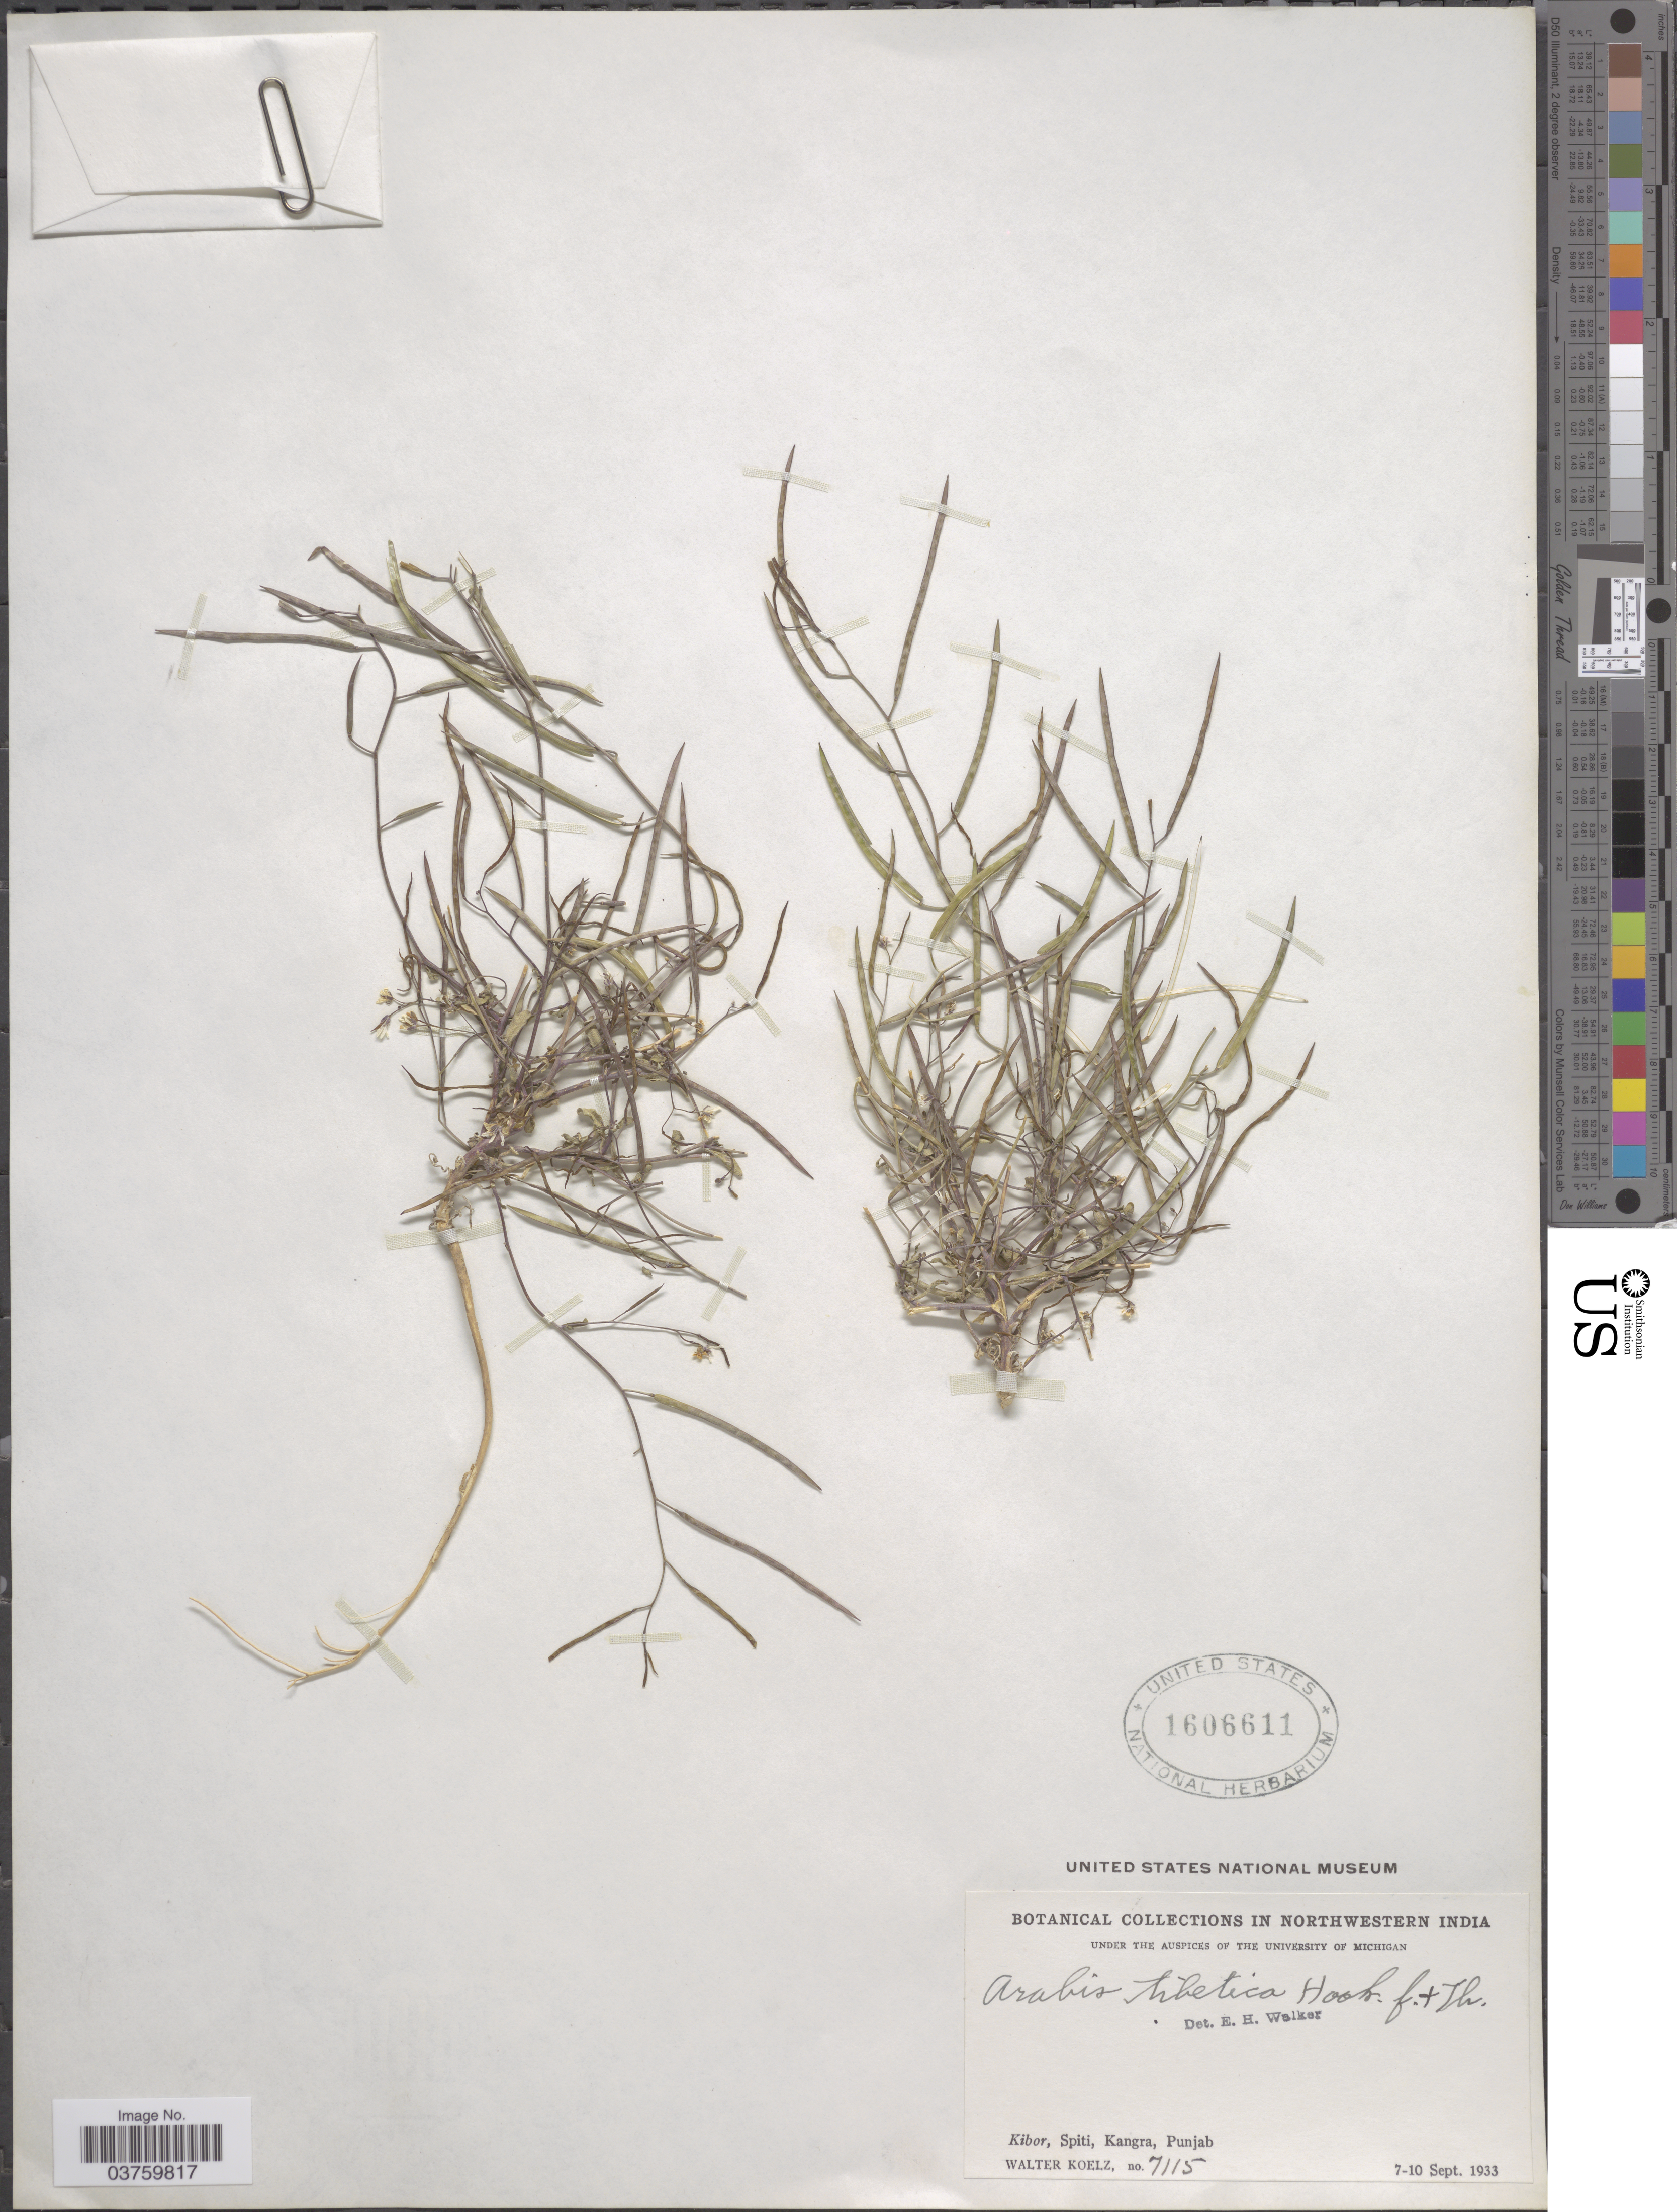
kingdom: Plantae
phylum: Tracheophyta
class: Magnoliopsida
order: Brassicales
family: Brassicaceae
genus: Arabis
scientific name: Arabis tibetica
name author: Hook. f. & Thomson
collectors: W. N. Koelz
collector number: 7115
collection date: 1933-09-07/1933-09-10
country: India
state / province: Punjab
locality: Northwestern India. Kibor, Spiti, Kangra.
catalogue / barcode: US 1606611